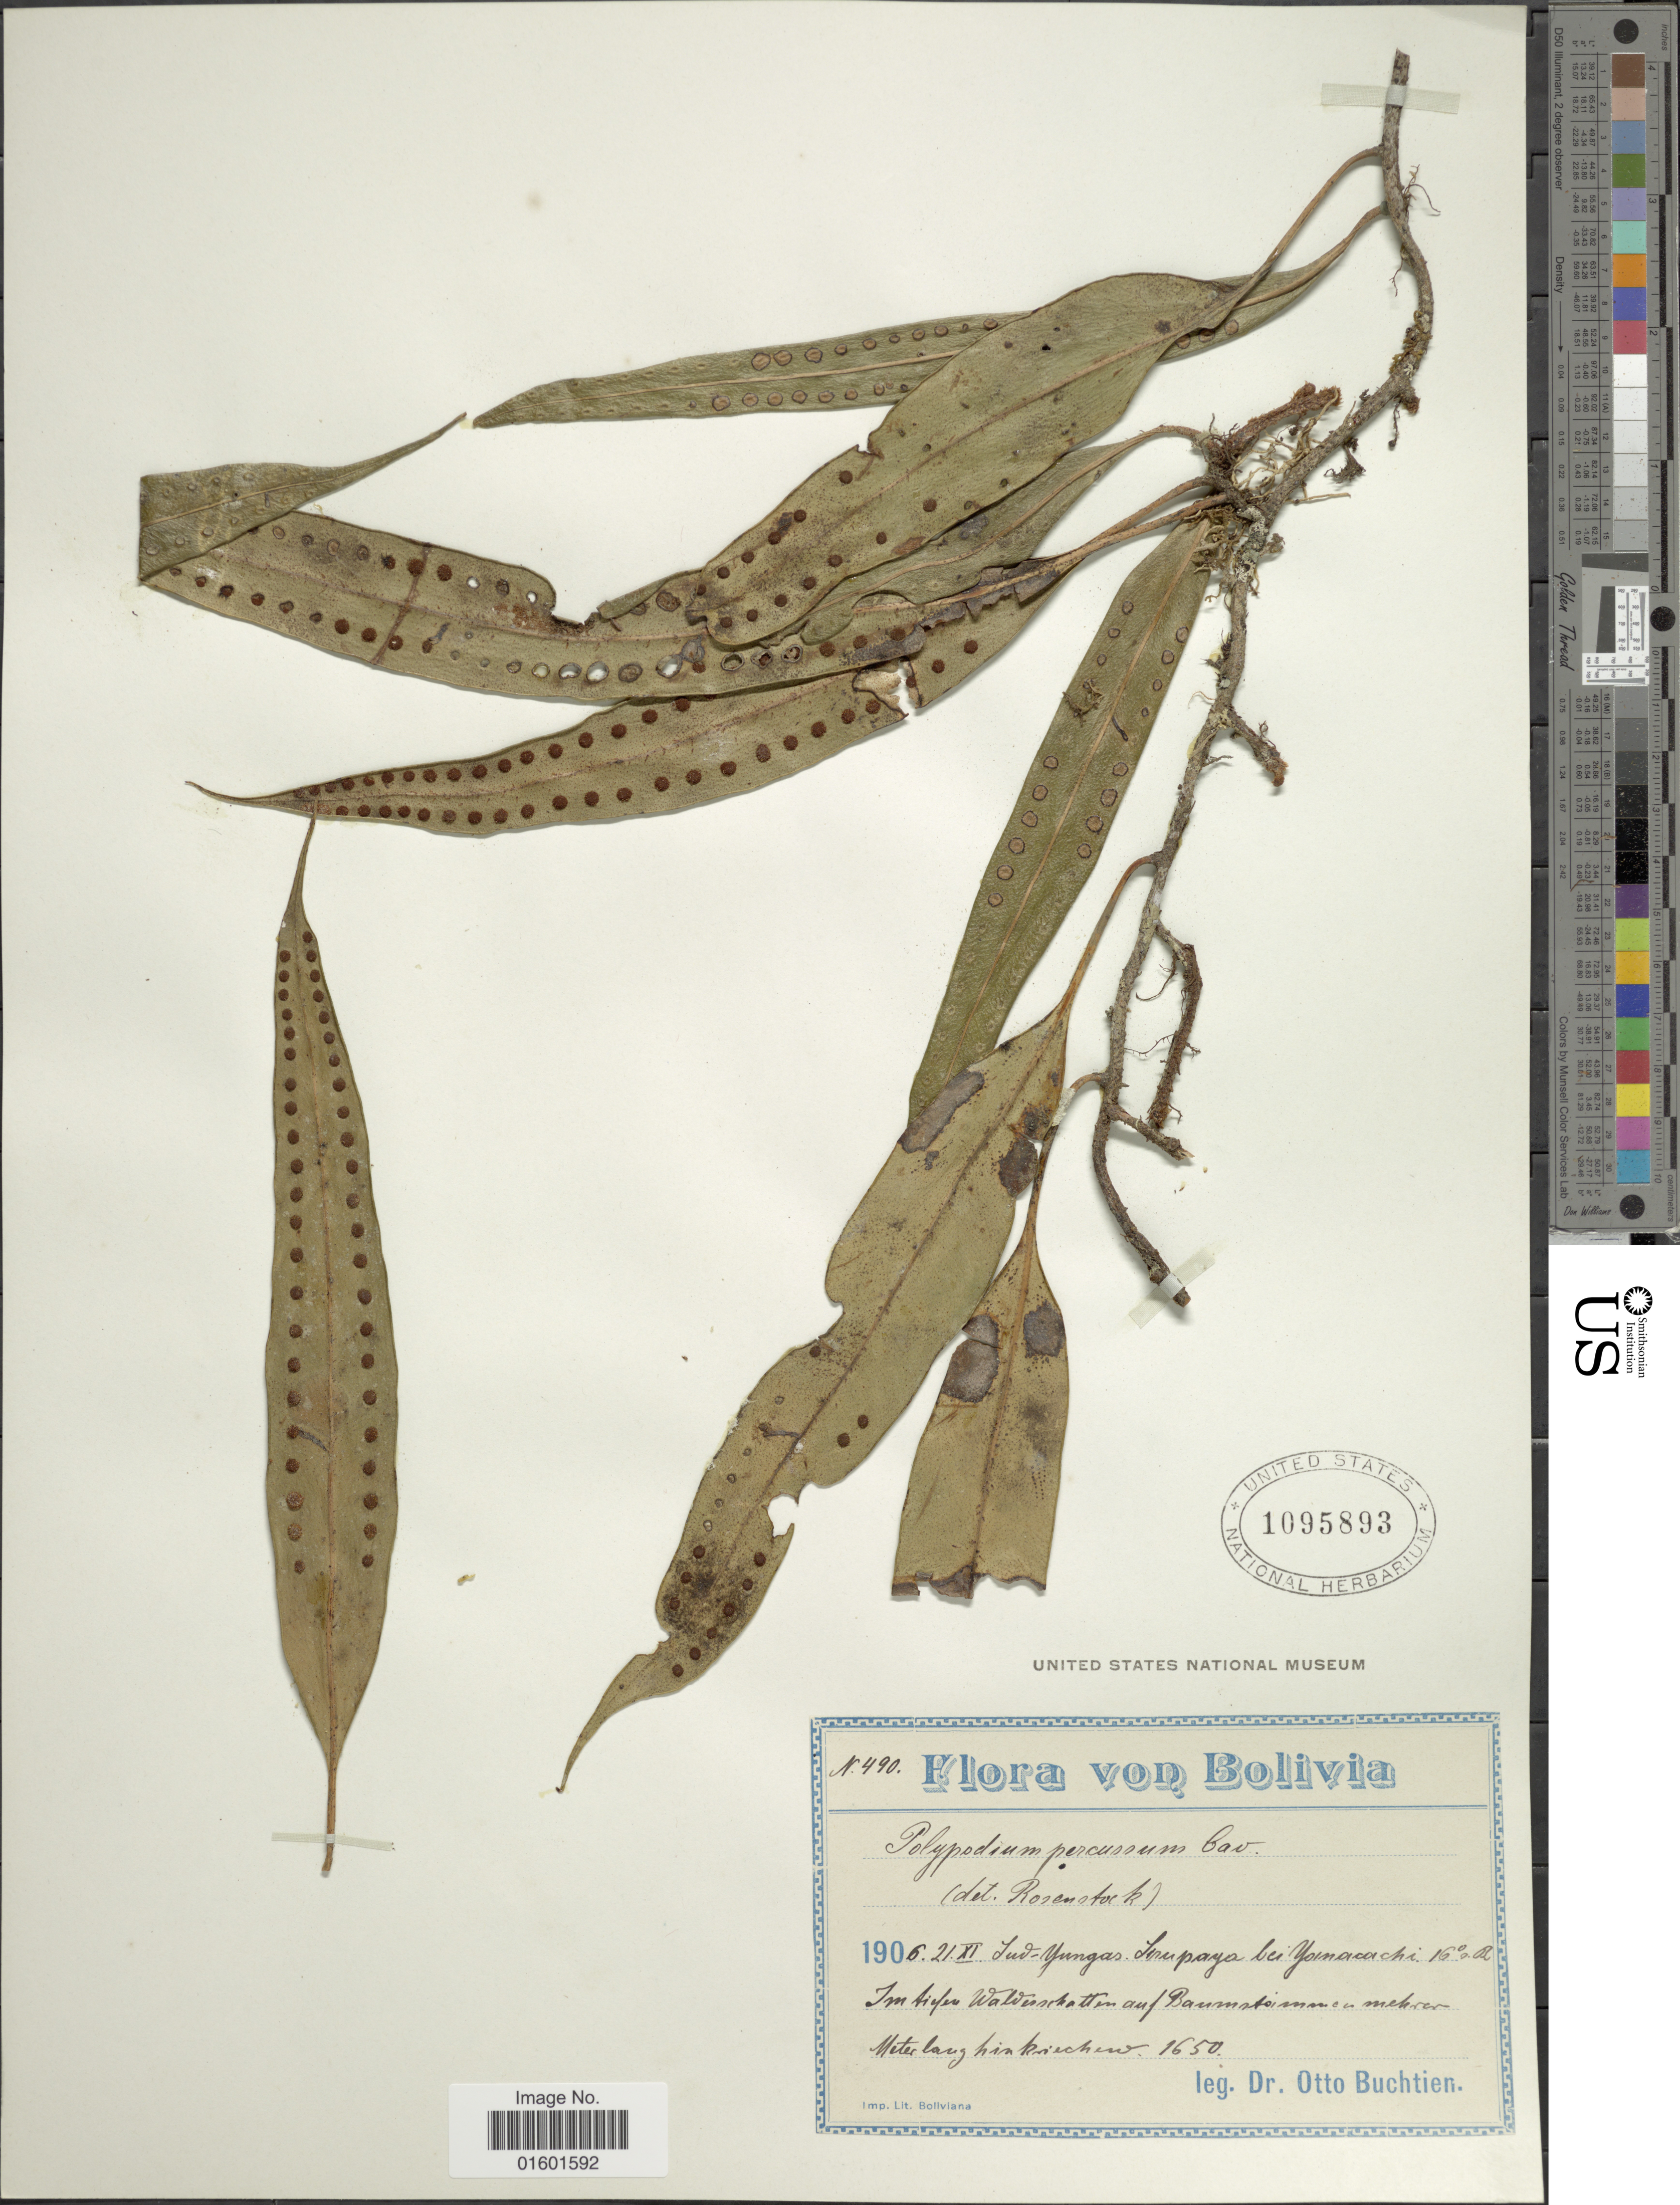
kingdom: Plantae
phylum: Tracheophyta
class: Polypodiopsida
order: Polypodiales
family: Polypodiaceae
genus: Microgramma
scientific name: Microgramma percussa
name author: (Cav.) de la Sota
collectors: O. Buchtien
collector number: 490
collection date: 1906-11-21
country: Bolivia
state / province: La Paz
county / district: Sud Yungas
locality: Sirupaya near Yanacachi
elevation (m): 1650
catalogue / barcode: US 1095893